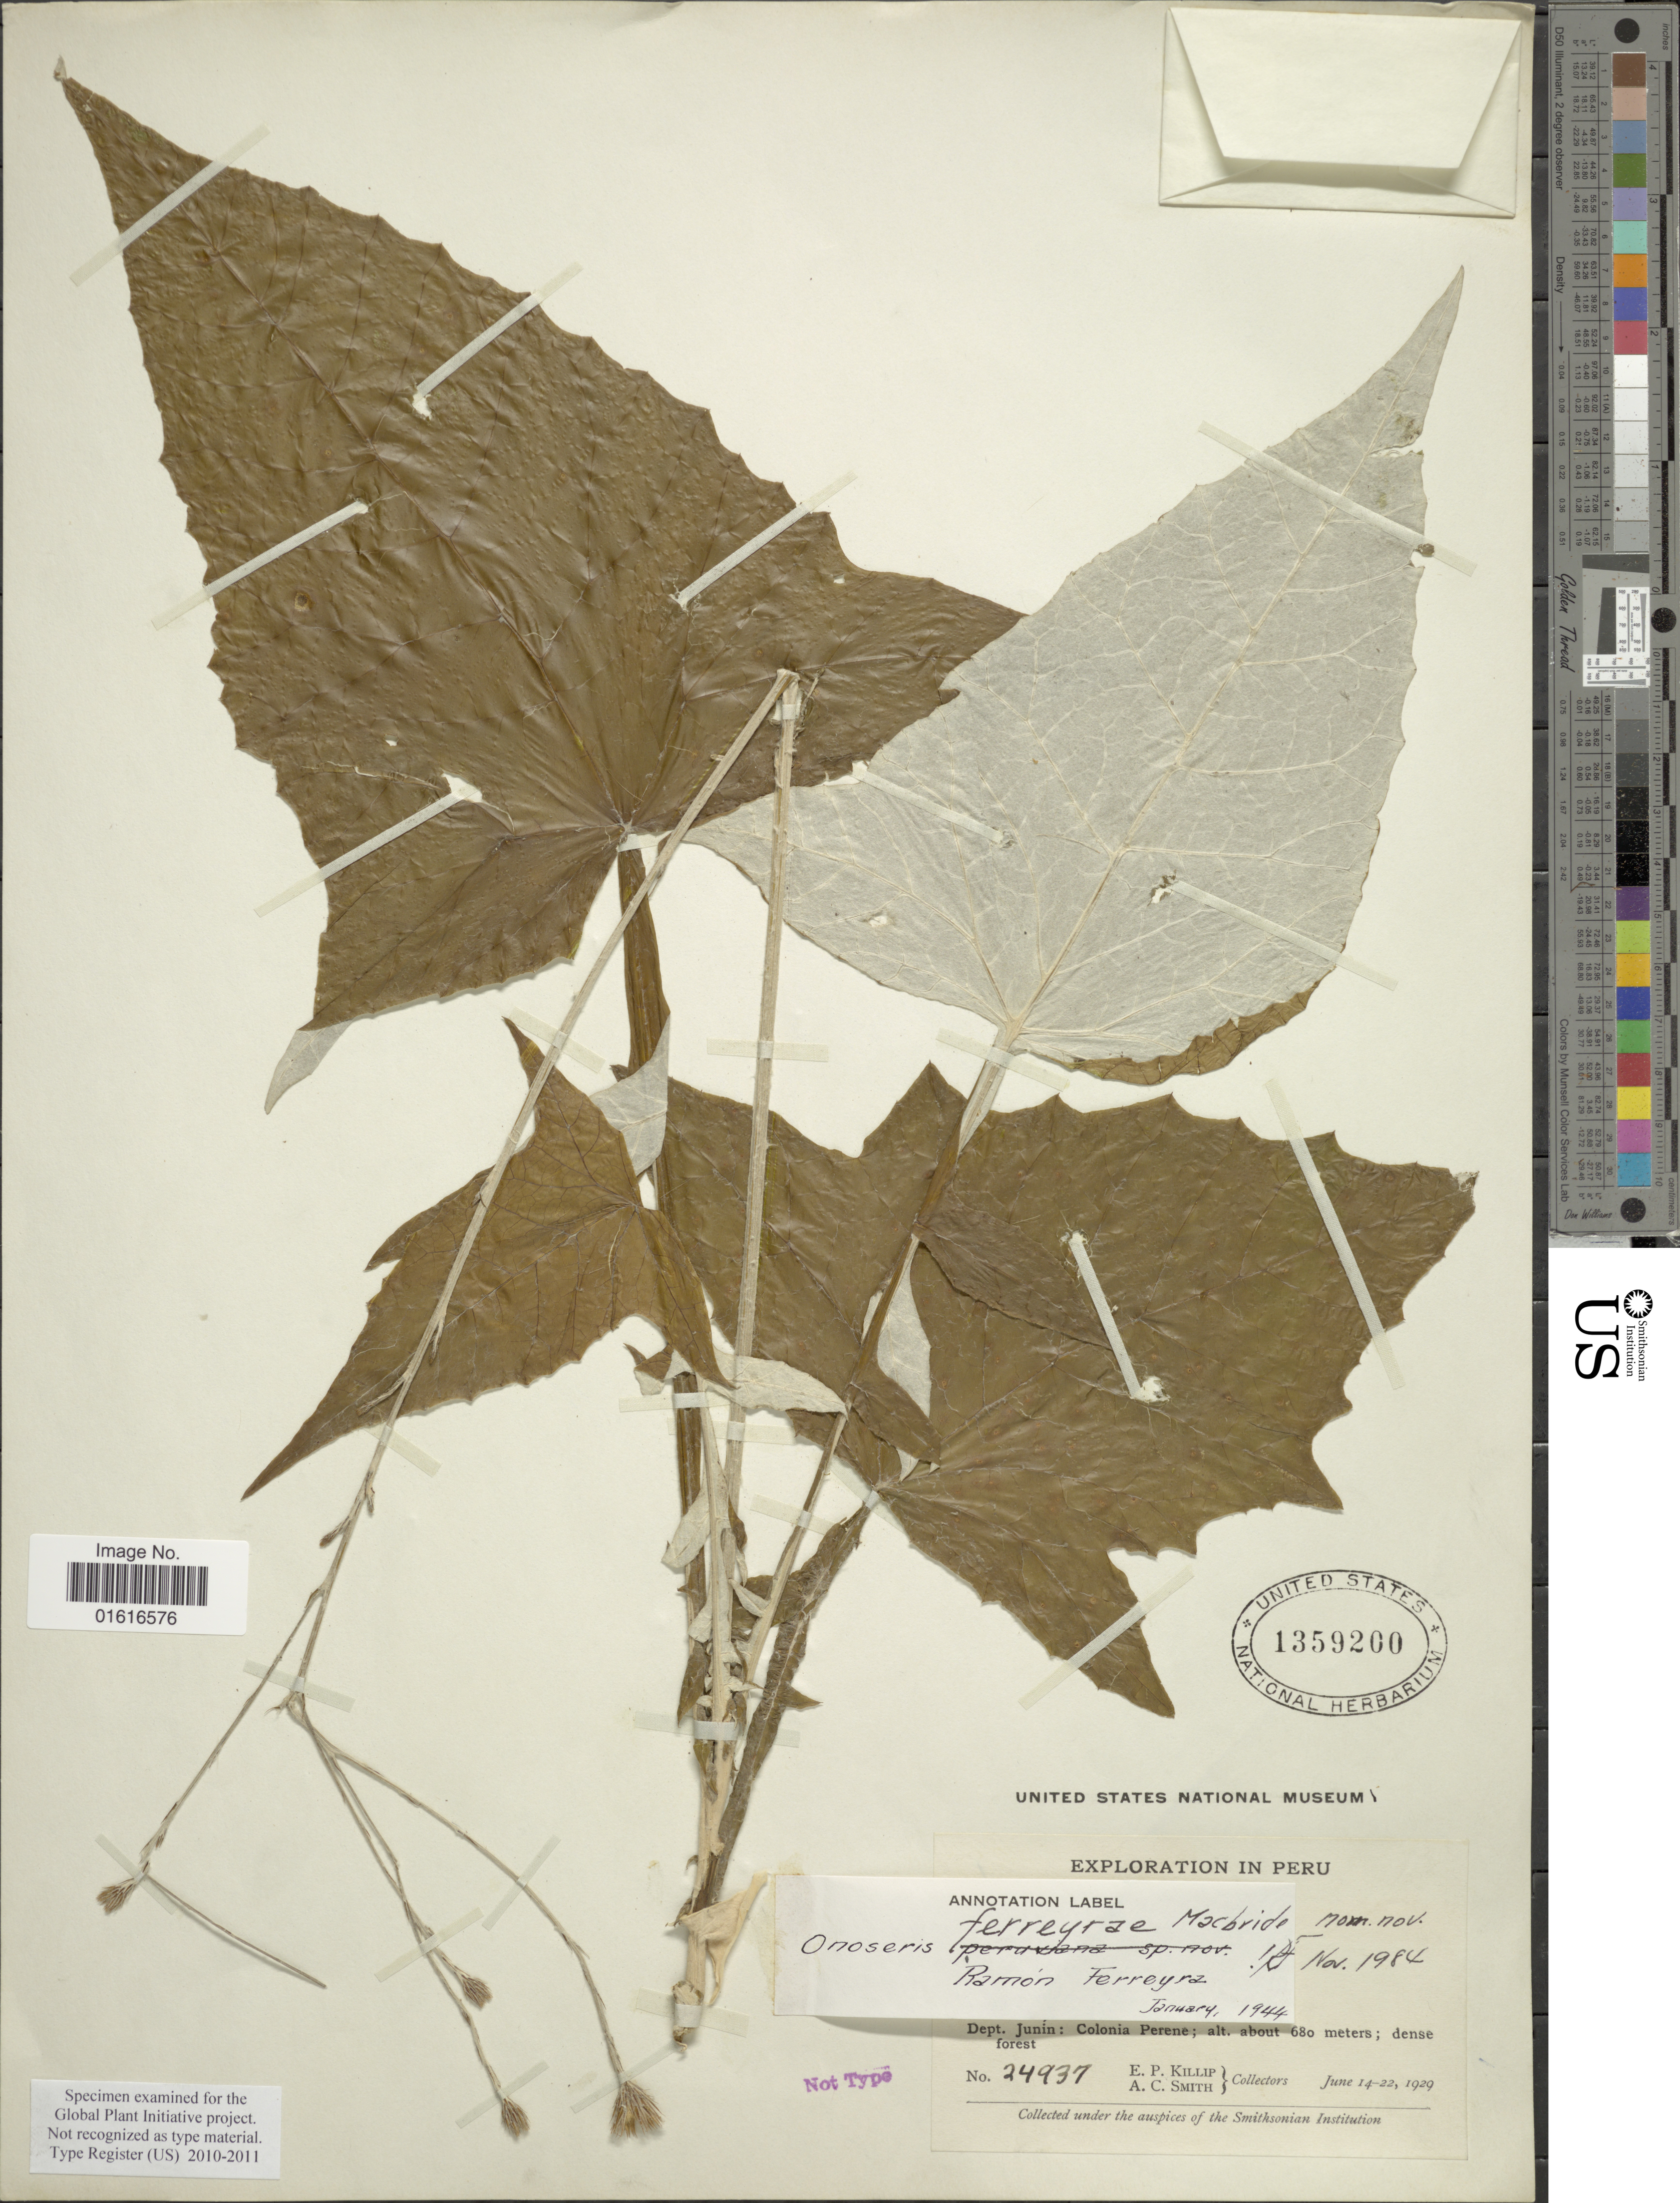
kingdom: Plantae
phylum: Tracheophyta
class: Magnoliopsida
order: Asterales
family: Asteraceae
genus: Onoseris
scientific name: Onoseris peruviana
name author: Ferreyra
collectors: E. P. Killip & A. C. Smith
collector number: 24937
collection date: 1929-06-14/1929-06-22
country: Peru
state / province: Junín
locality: Colonia Perene; dense forest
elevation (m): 680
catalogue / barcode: US 1359200